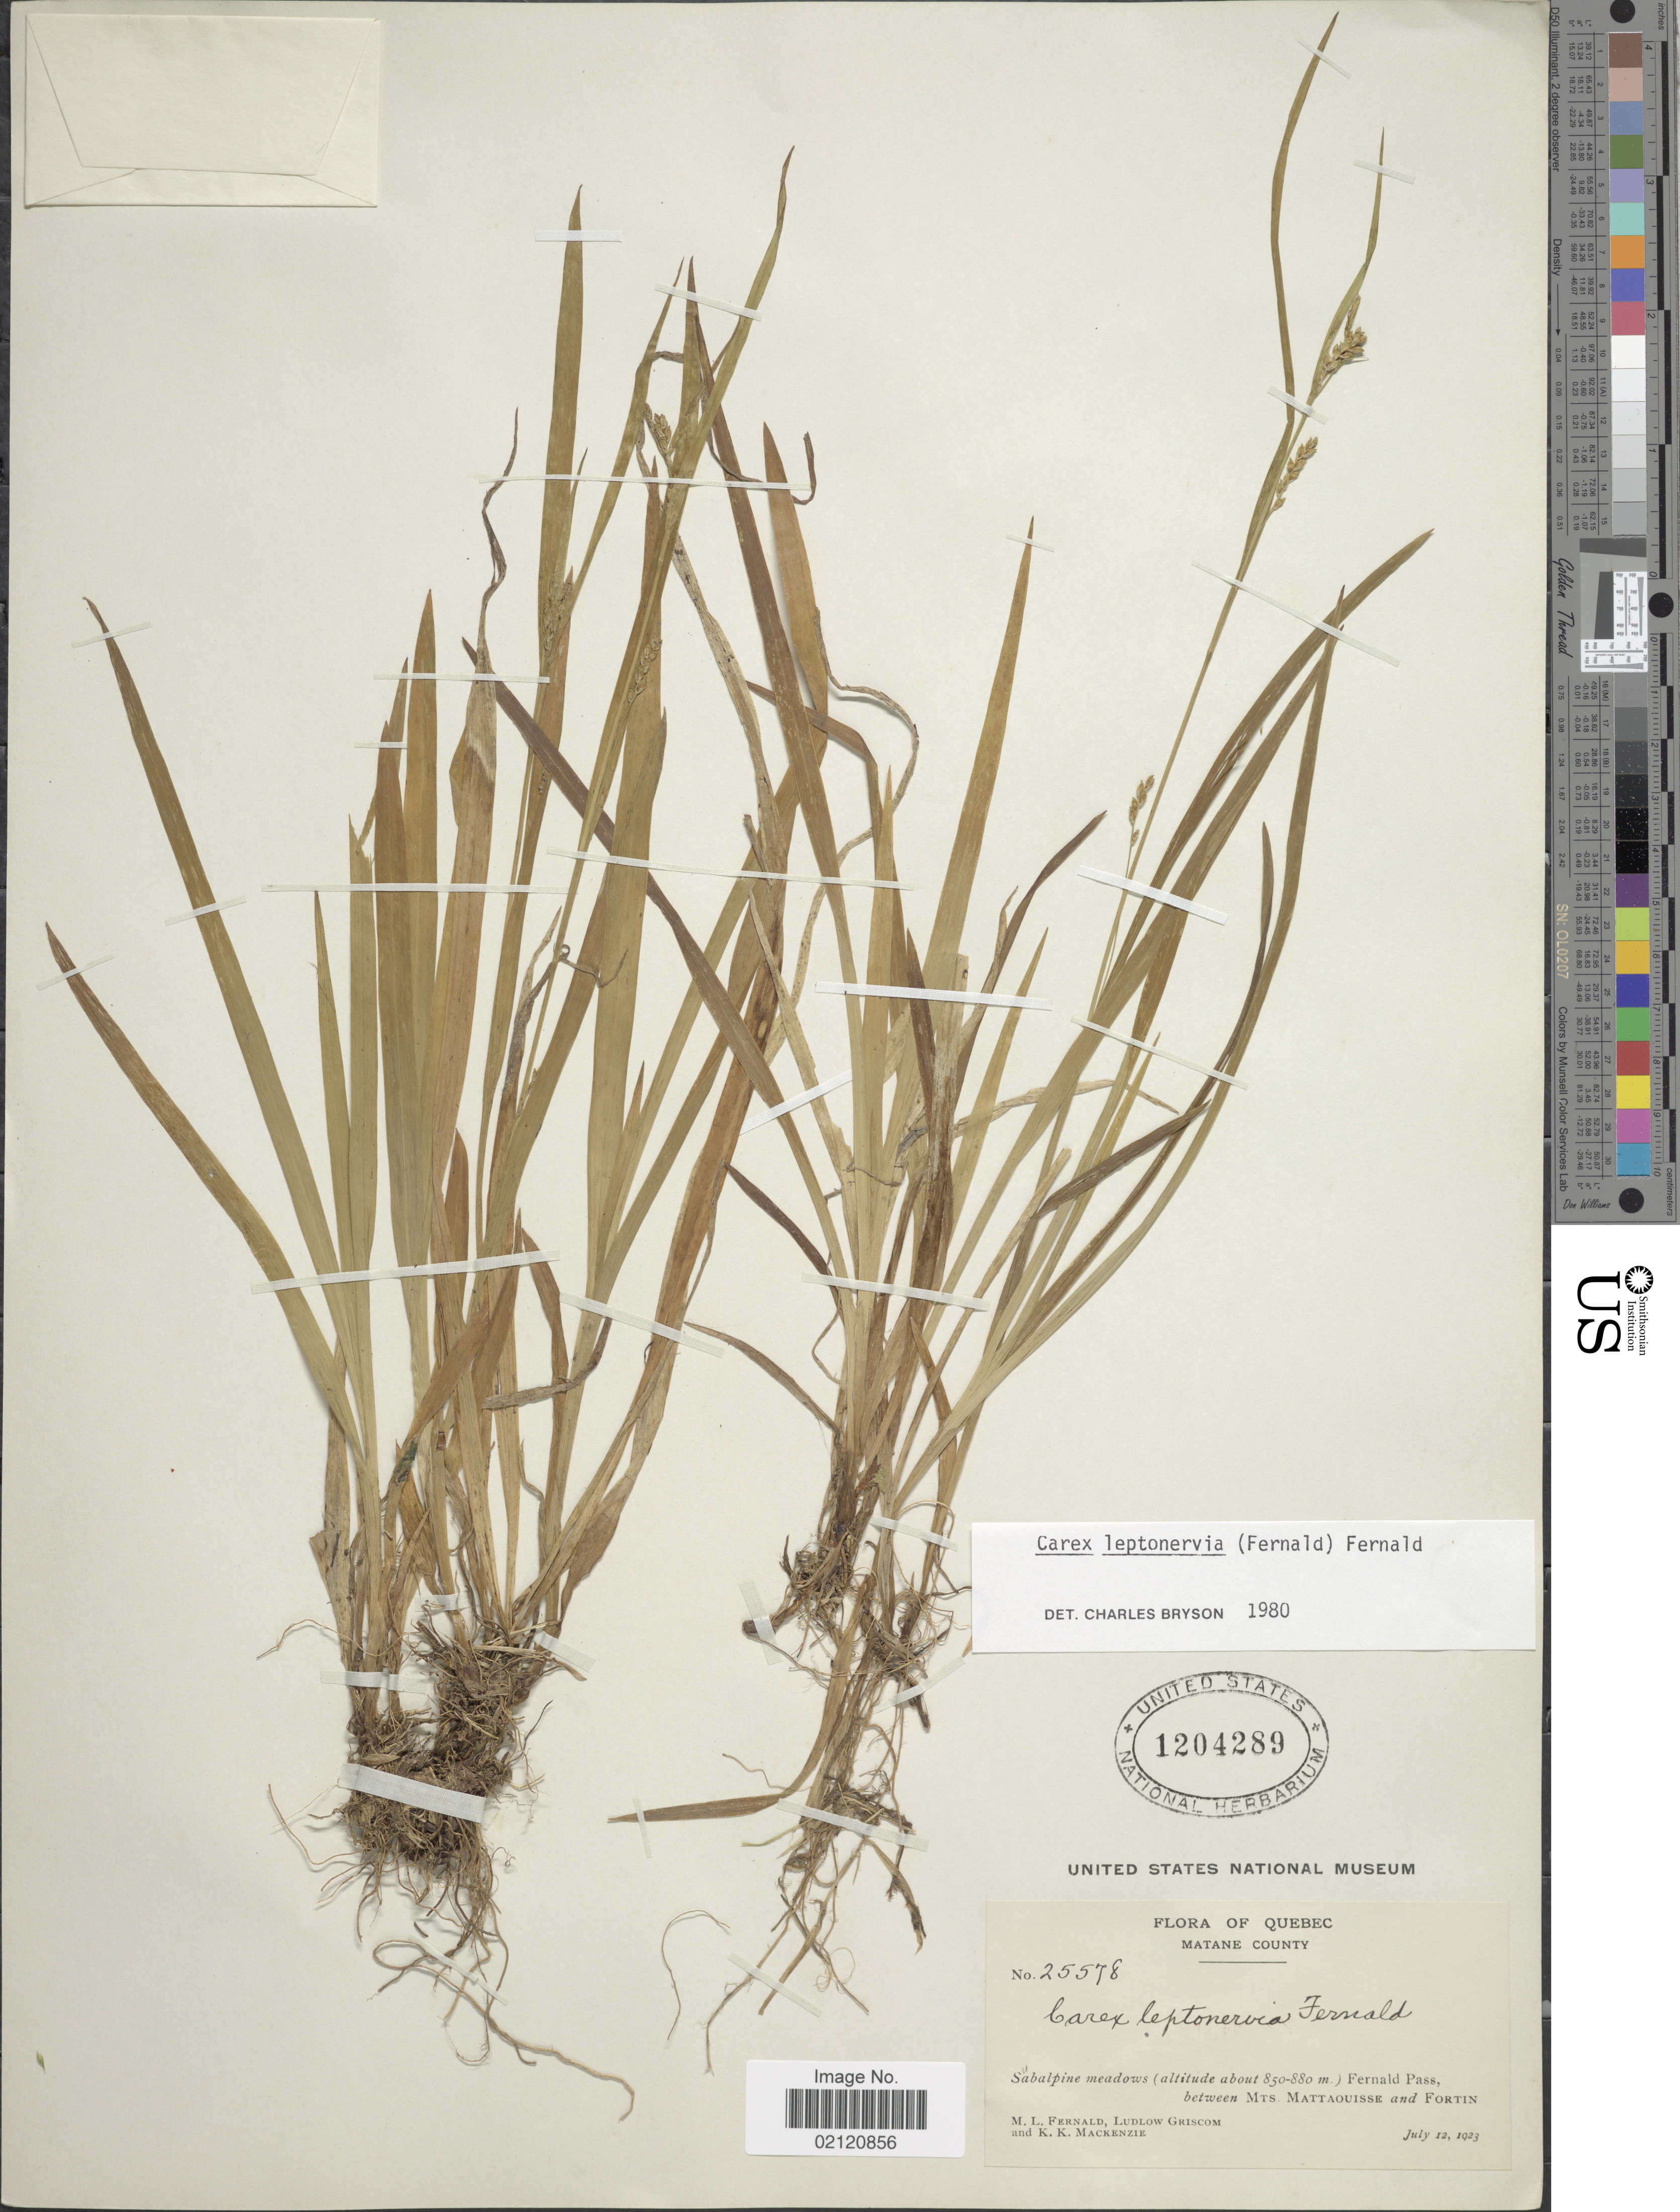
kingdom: Plantae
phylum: Tracheophyta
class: Liliopsida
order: Poales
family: Cyperaceae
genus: Carex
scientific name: Carex leptonervia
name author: (Fernald) Fernald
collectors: M. L. Fernald, L. Griscom & K. K. Mackenzie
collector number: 25578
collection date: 1923-07-12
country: Canada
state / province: Quebec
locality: Mataine County, Suabalpine meadows, Fernald Pass, between Mts. Mattaouisse and Fortin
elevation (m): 850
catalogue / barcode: US 1204289